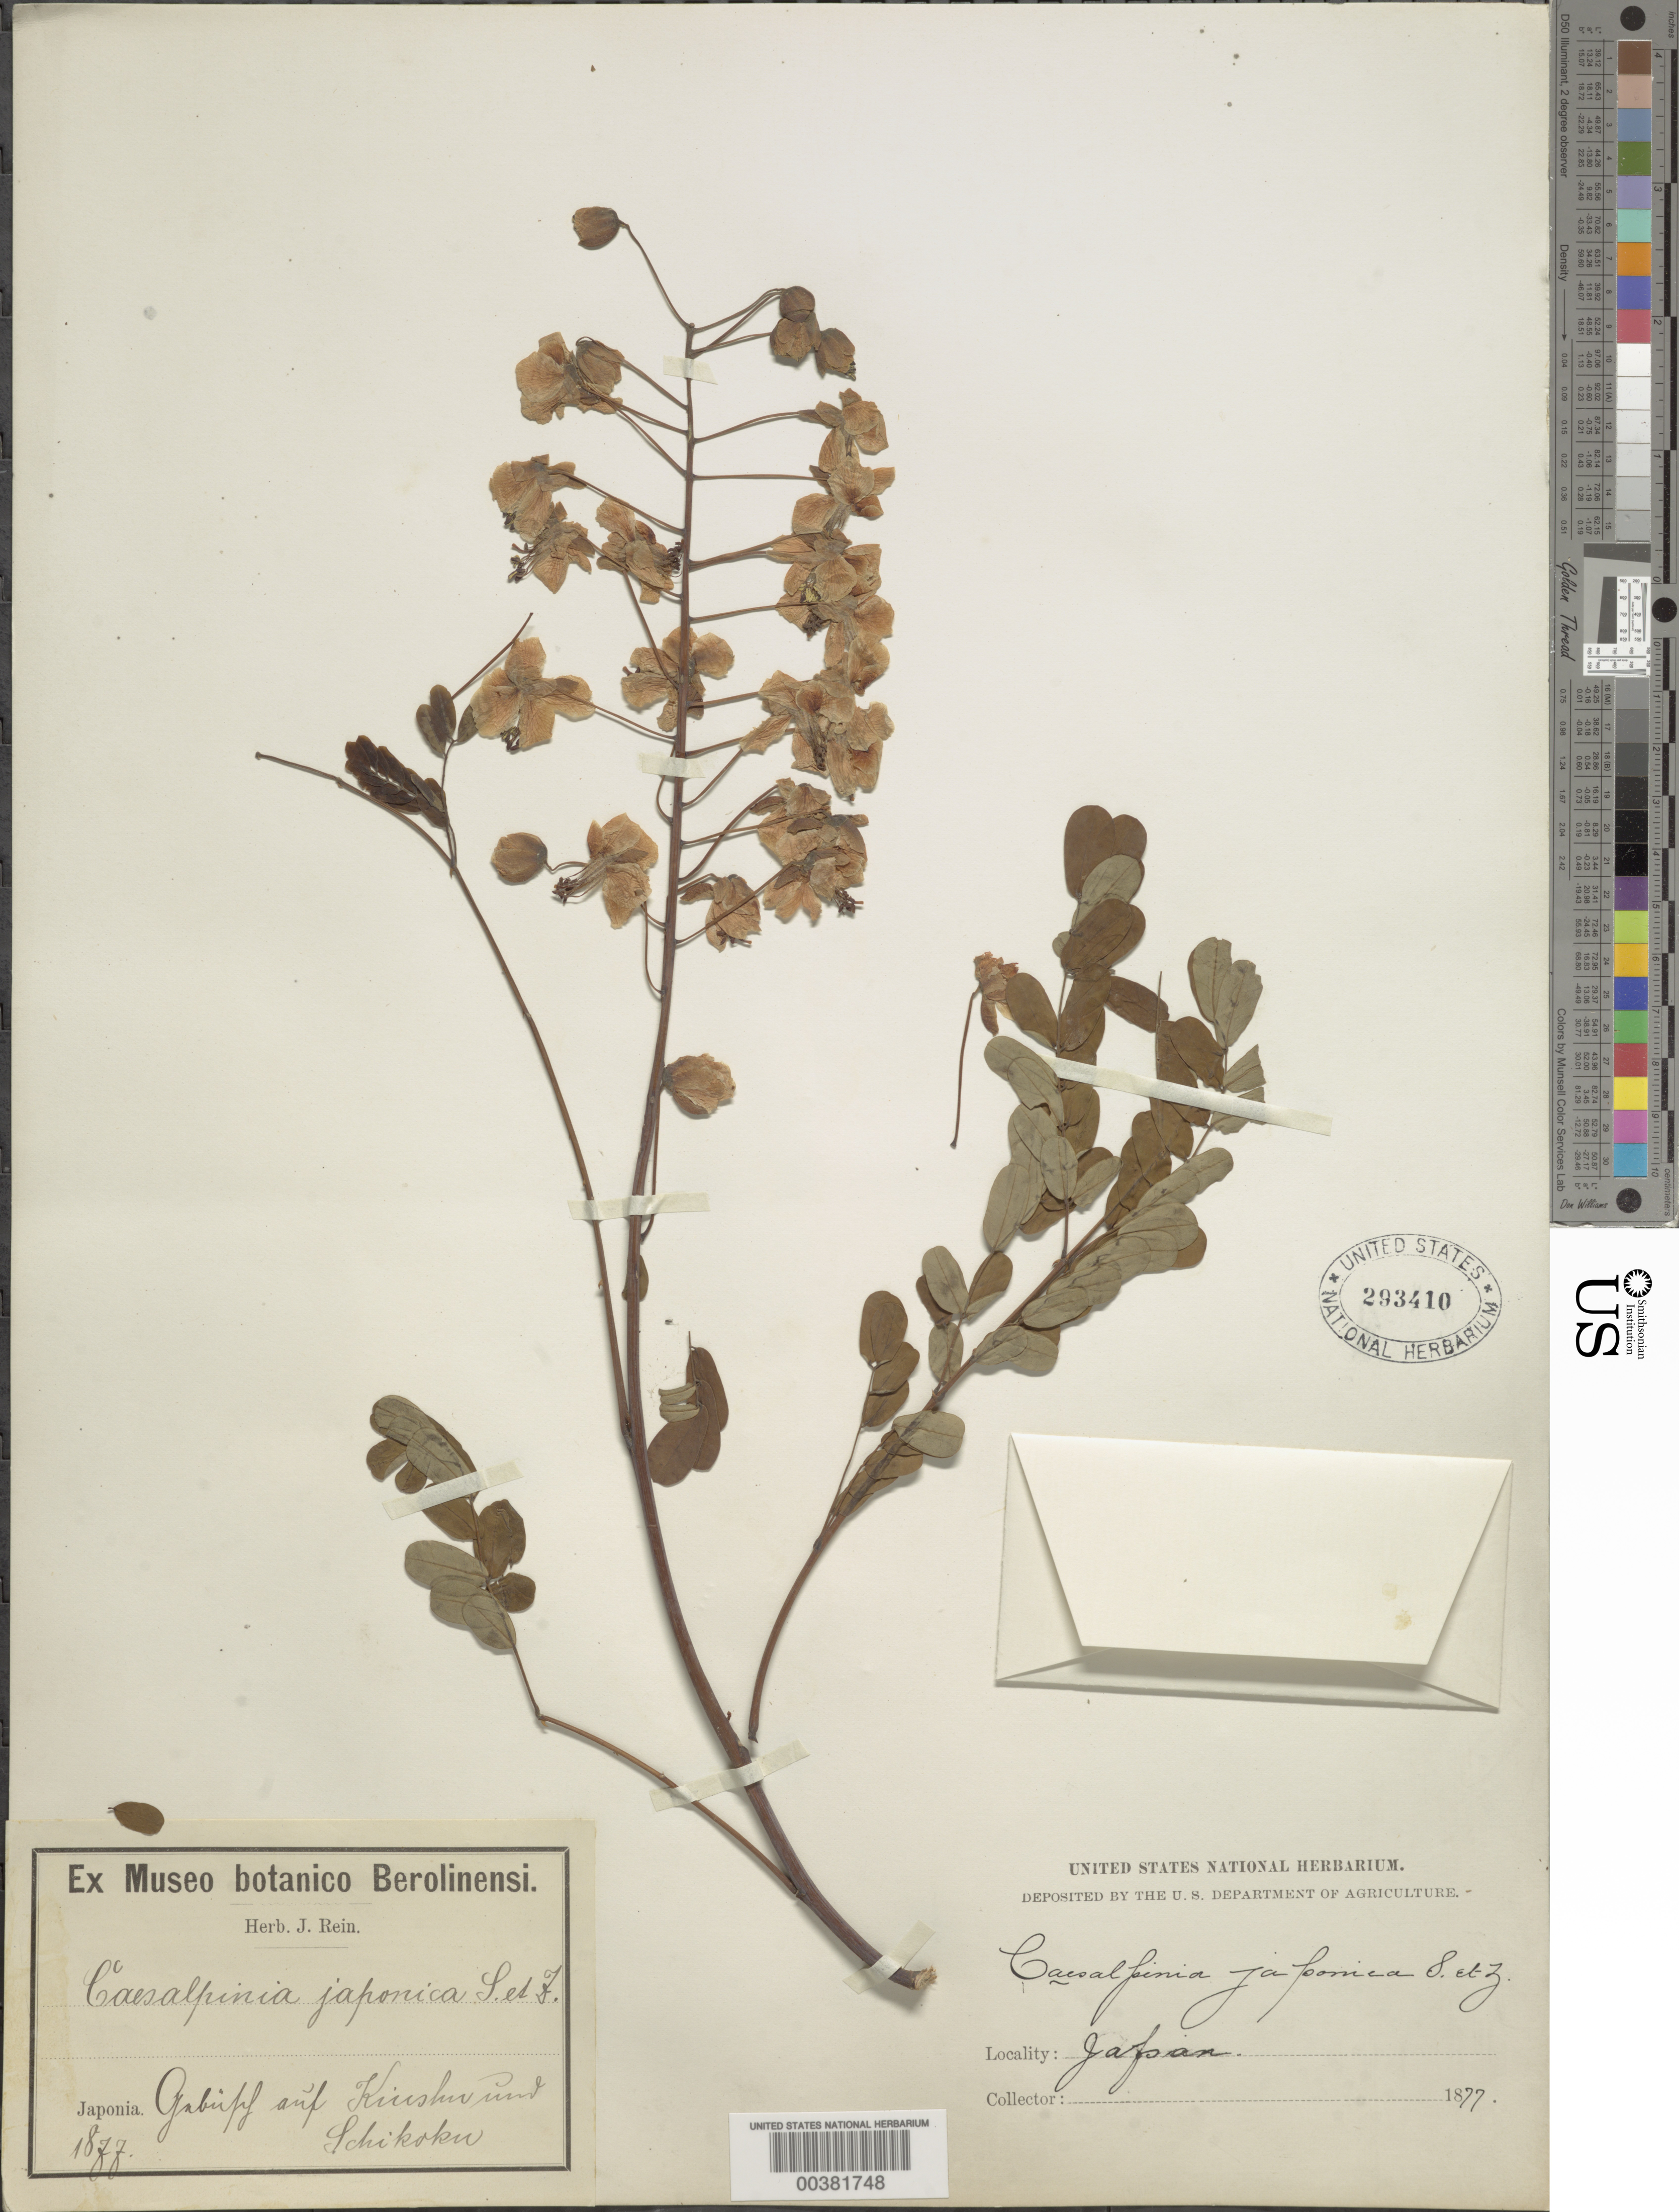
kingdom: Plantae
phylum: Tracheophyta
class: Magnoliopsida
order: Fabales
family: Fabaceae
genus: Biancaea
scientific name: Biancaea decapetala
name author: (Roth) O. Deg.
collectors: J. Rein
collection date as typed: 1877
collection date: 1877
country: Japan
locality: Auf kiushu und schikoku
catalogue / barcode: US 293410